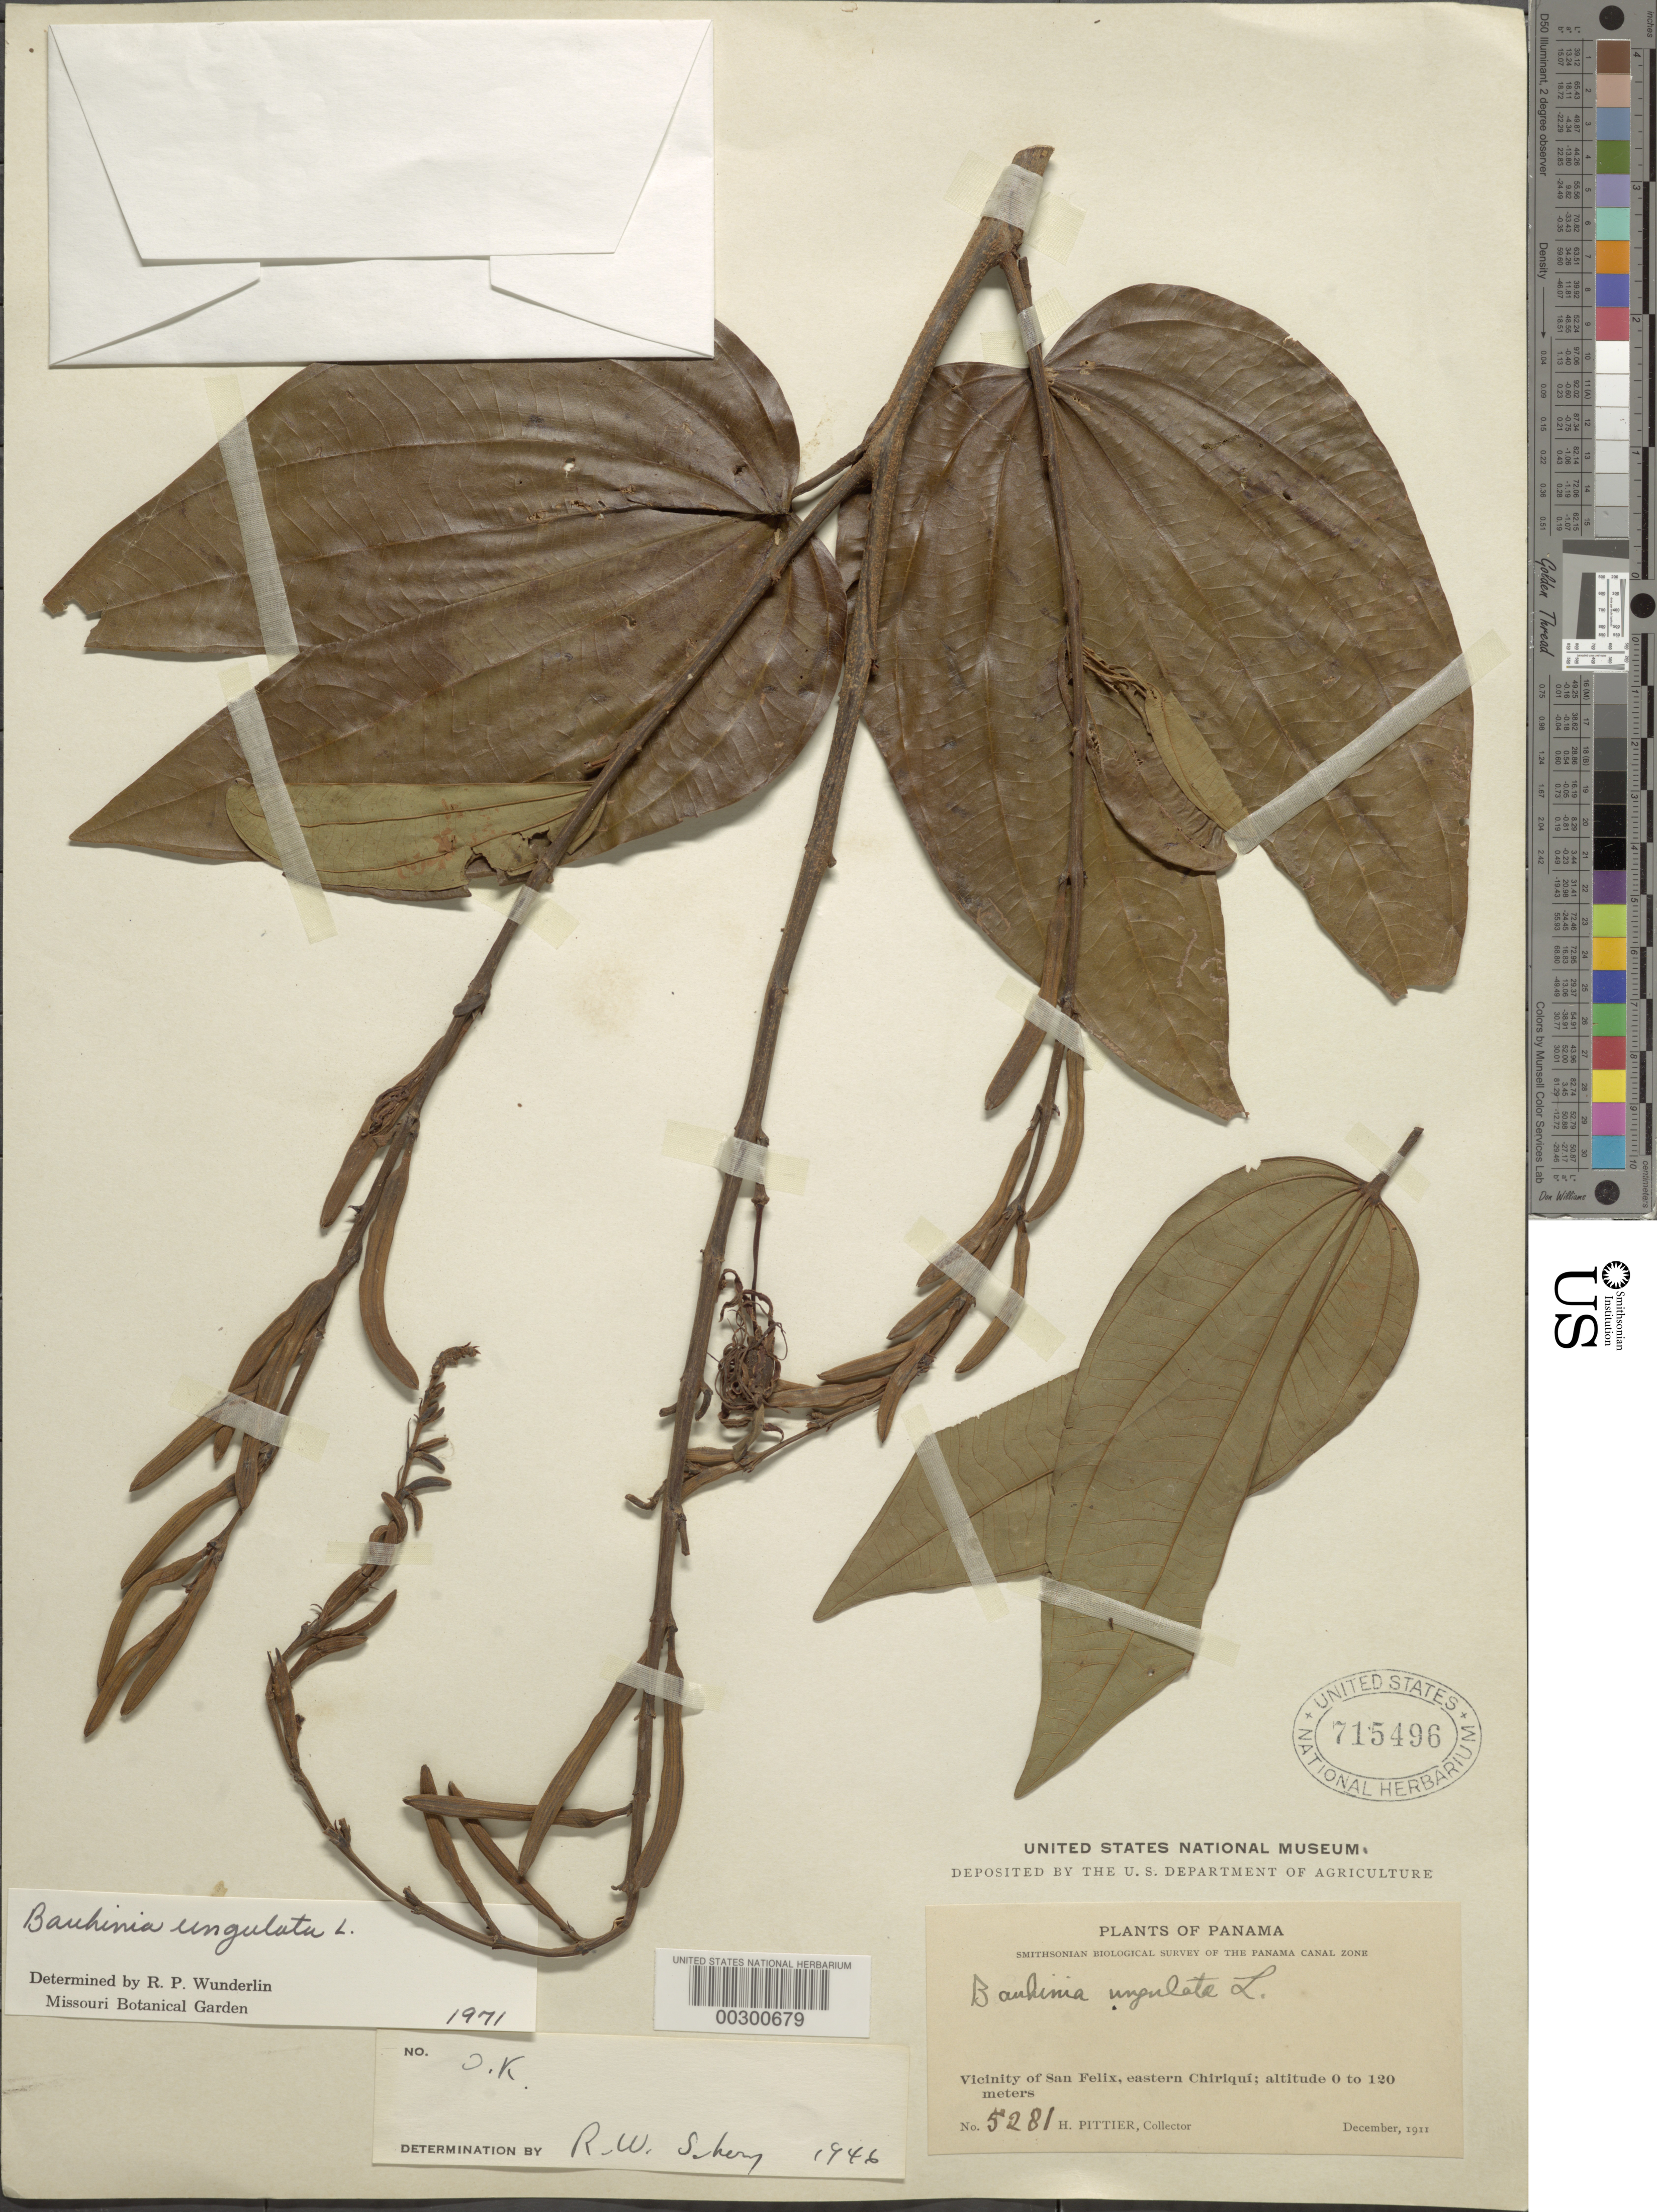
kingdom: Plantae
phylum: Tracheophyta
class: Magnoliopsida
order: Fabales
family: Fabaceae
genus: Bauhinia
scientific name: Bauhinia ungulata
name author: L.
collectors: H. F. Pittier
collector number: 5281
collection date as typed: Dec 1911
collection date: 1911-12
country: Panama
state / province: Chiriquí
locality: Vicinity of San Felix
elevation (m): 0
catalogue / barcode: US 715496